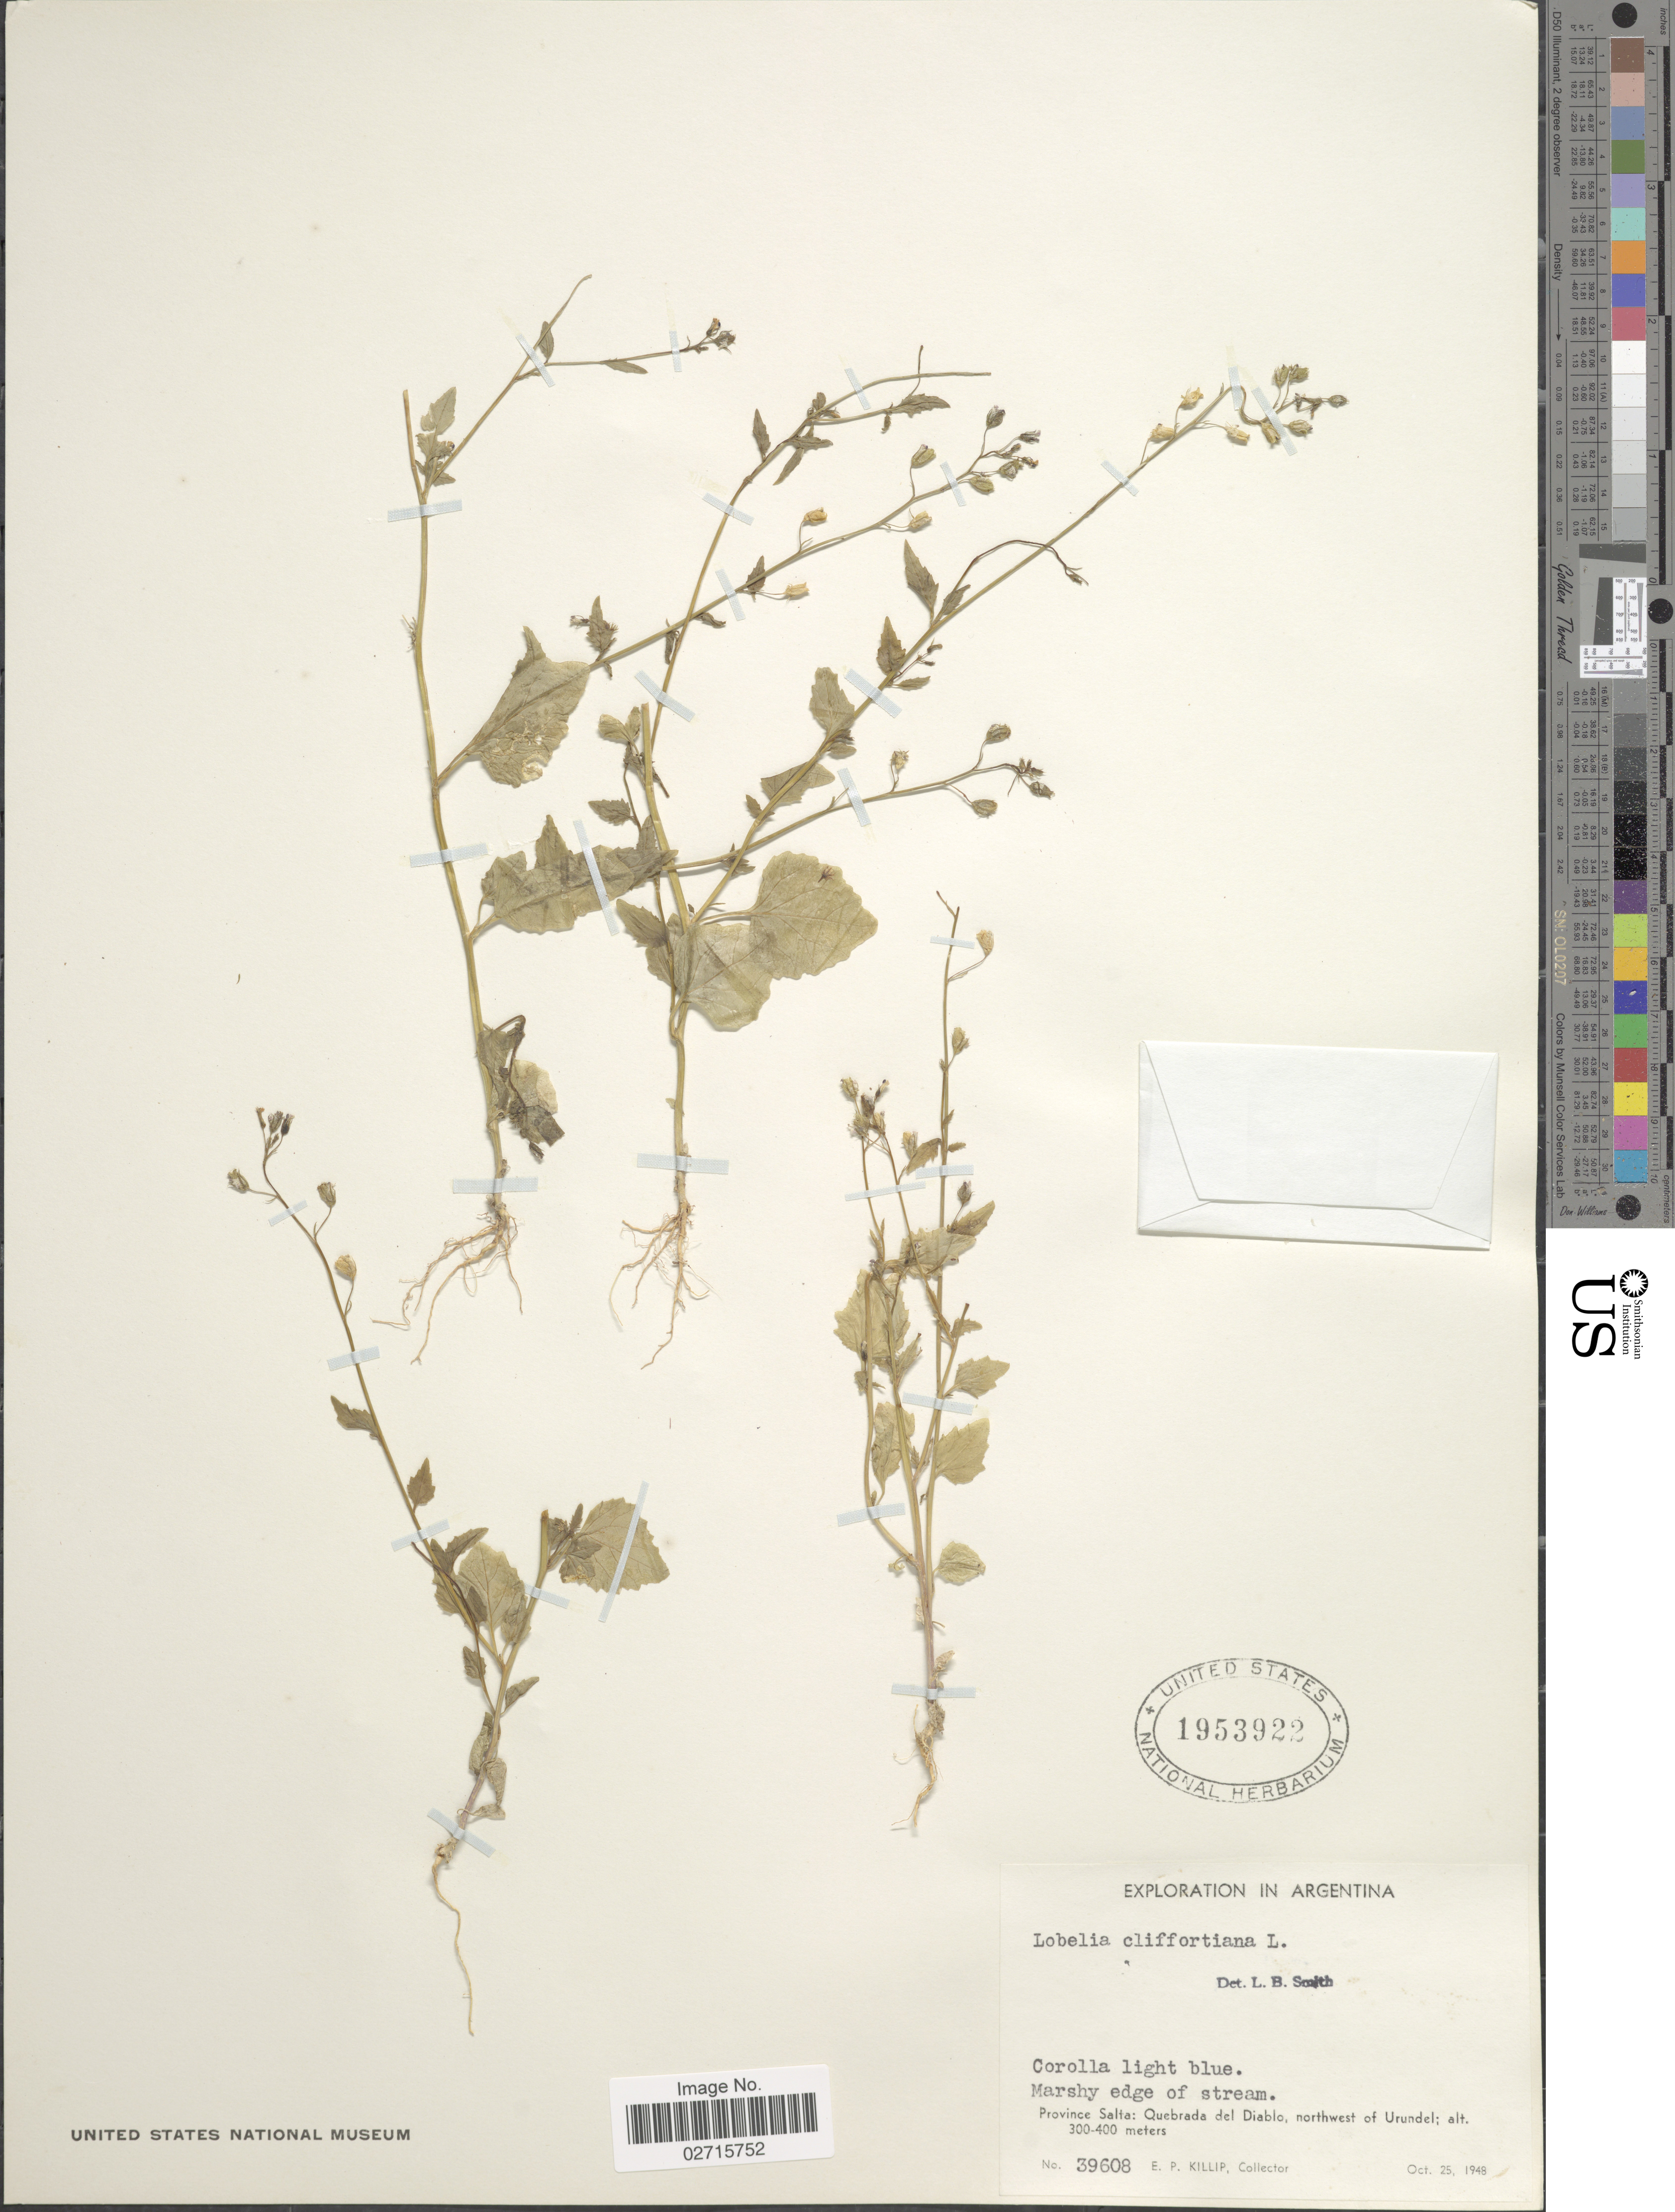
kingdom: Plantae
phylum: Tracheophyta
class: Magnoliopsida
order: Asterales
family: Campanulaceae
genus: Lobelia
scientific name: Lobelia xalapensis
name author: Kunth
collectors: E. P. Killip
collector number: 39608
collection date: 1948-10-25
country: Argentina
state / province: Salta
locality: Province Salta: Quebrada del Diablo, northwest of Urundel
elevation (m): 300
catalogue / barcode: US 1953922